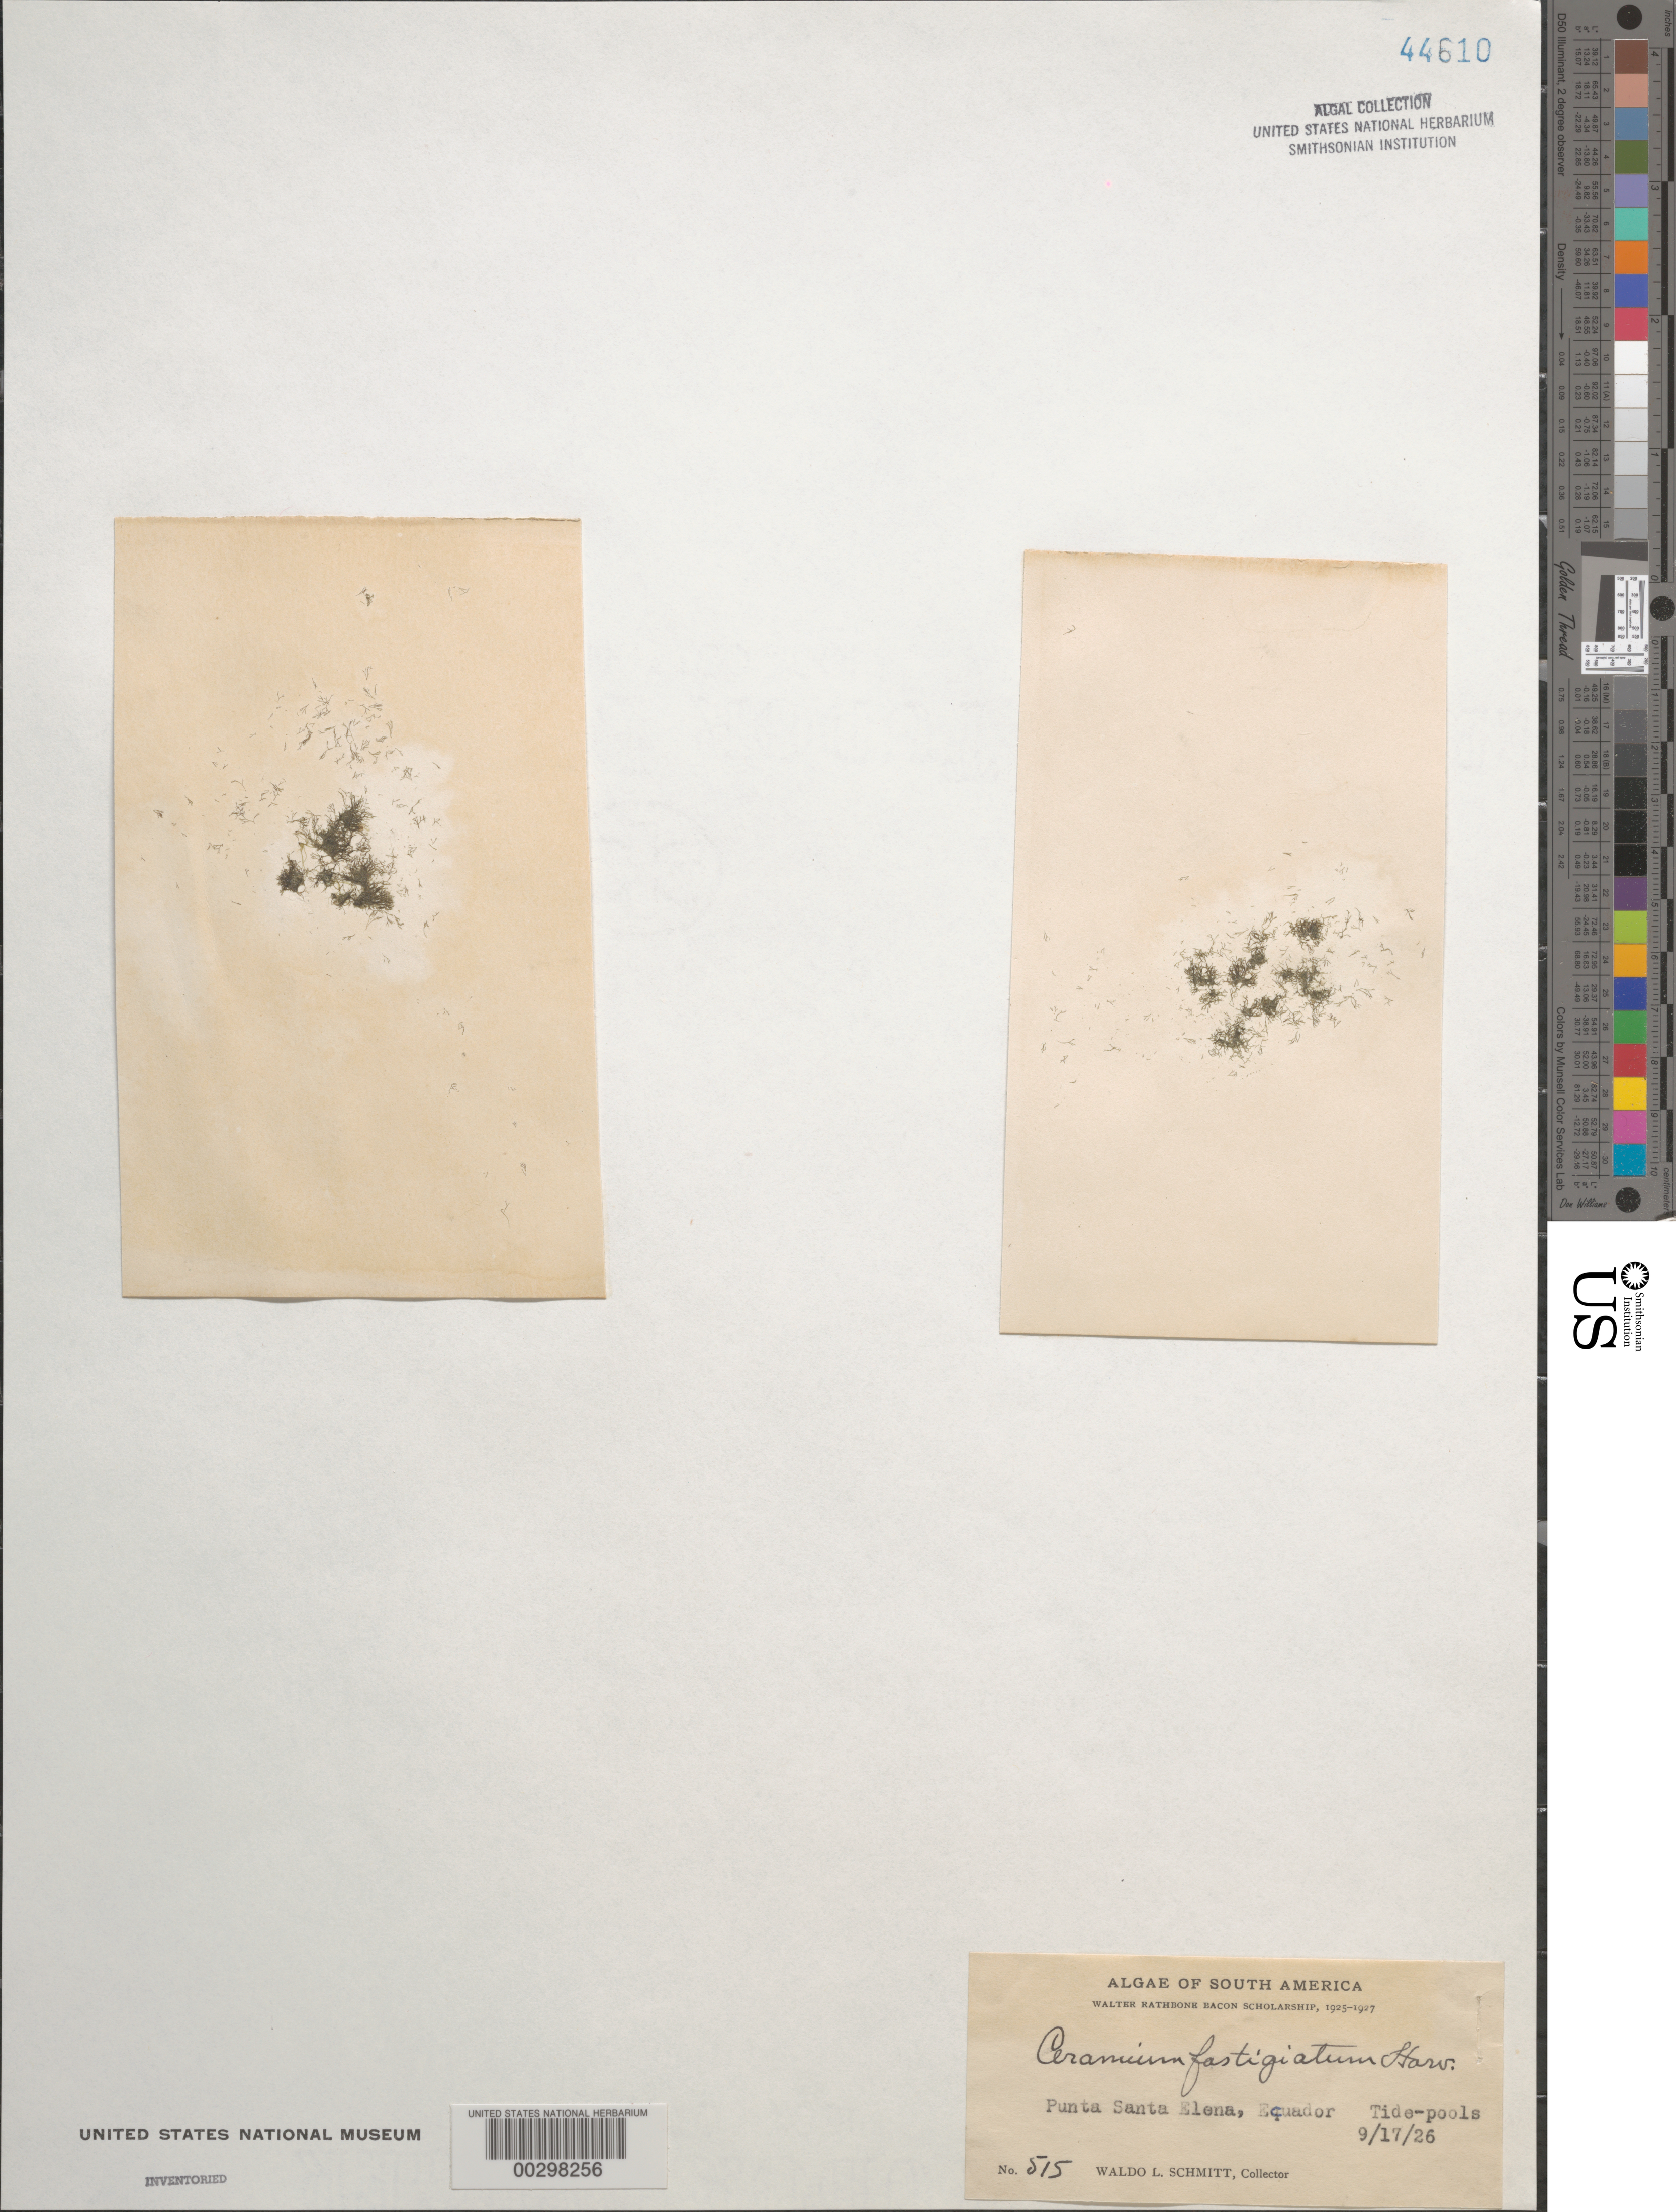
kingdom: Plantae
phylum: Rhodophyta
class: Florideophyceae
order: Ceramiales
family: Ceramiaceae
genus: Ceramium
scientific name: Ceramium fastigiatum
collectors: W. L. Schmitt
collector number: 515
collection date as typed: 17 Sep 1926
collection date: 1926-09-17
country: Ecuador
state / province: Guayas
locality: Punta Santa Elena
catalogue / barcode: US 44610